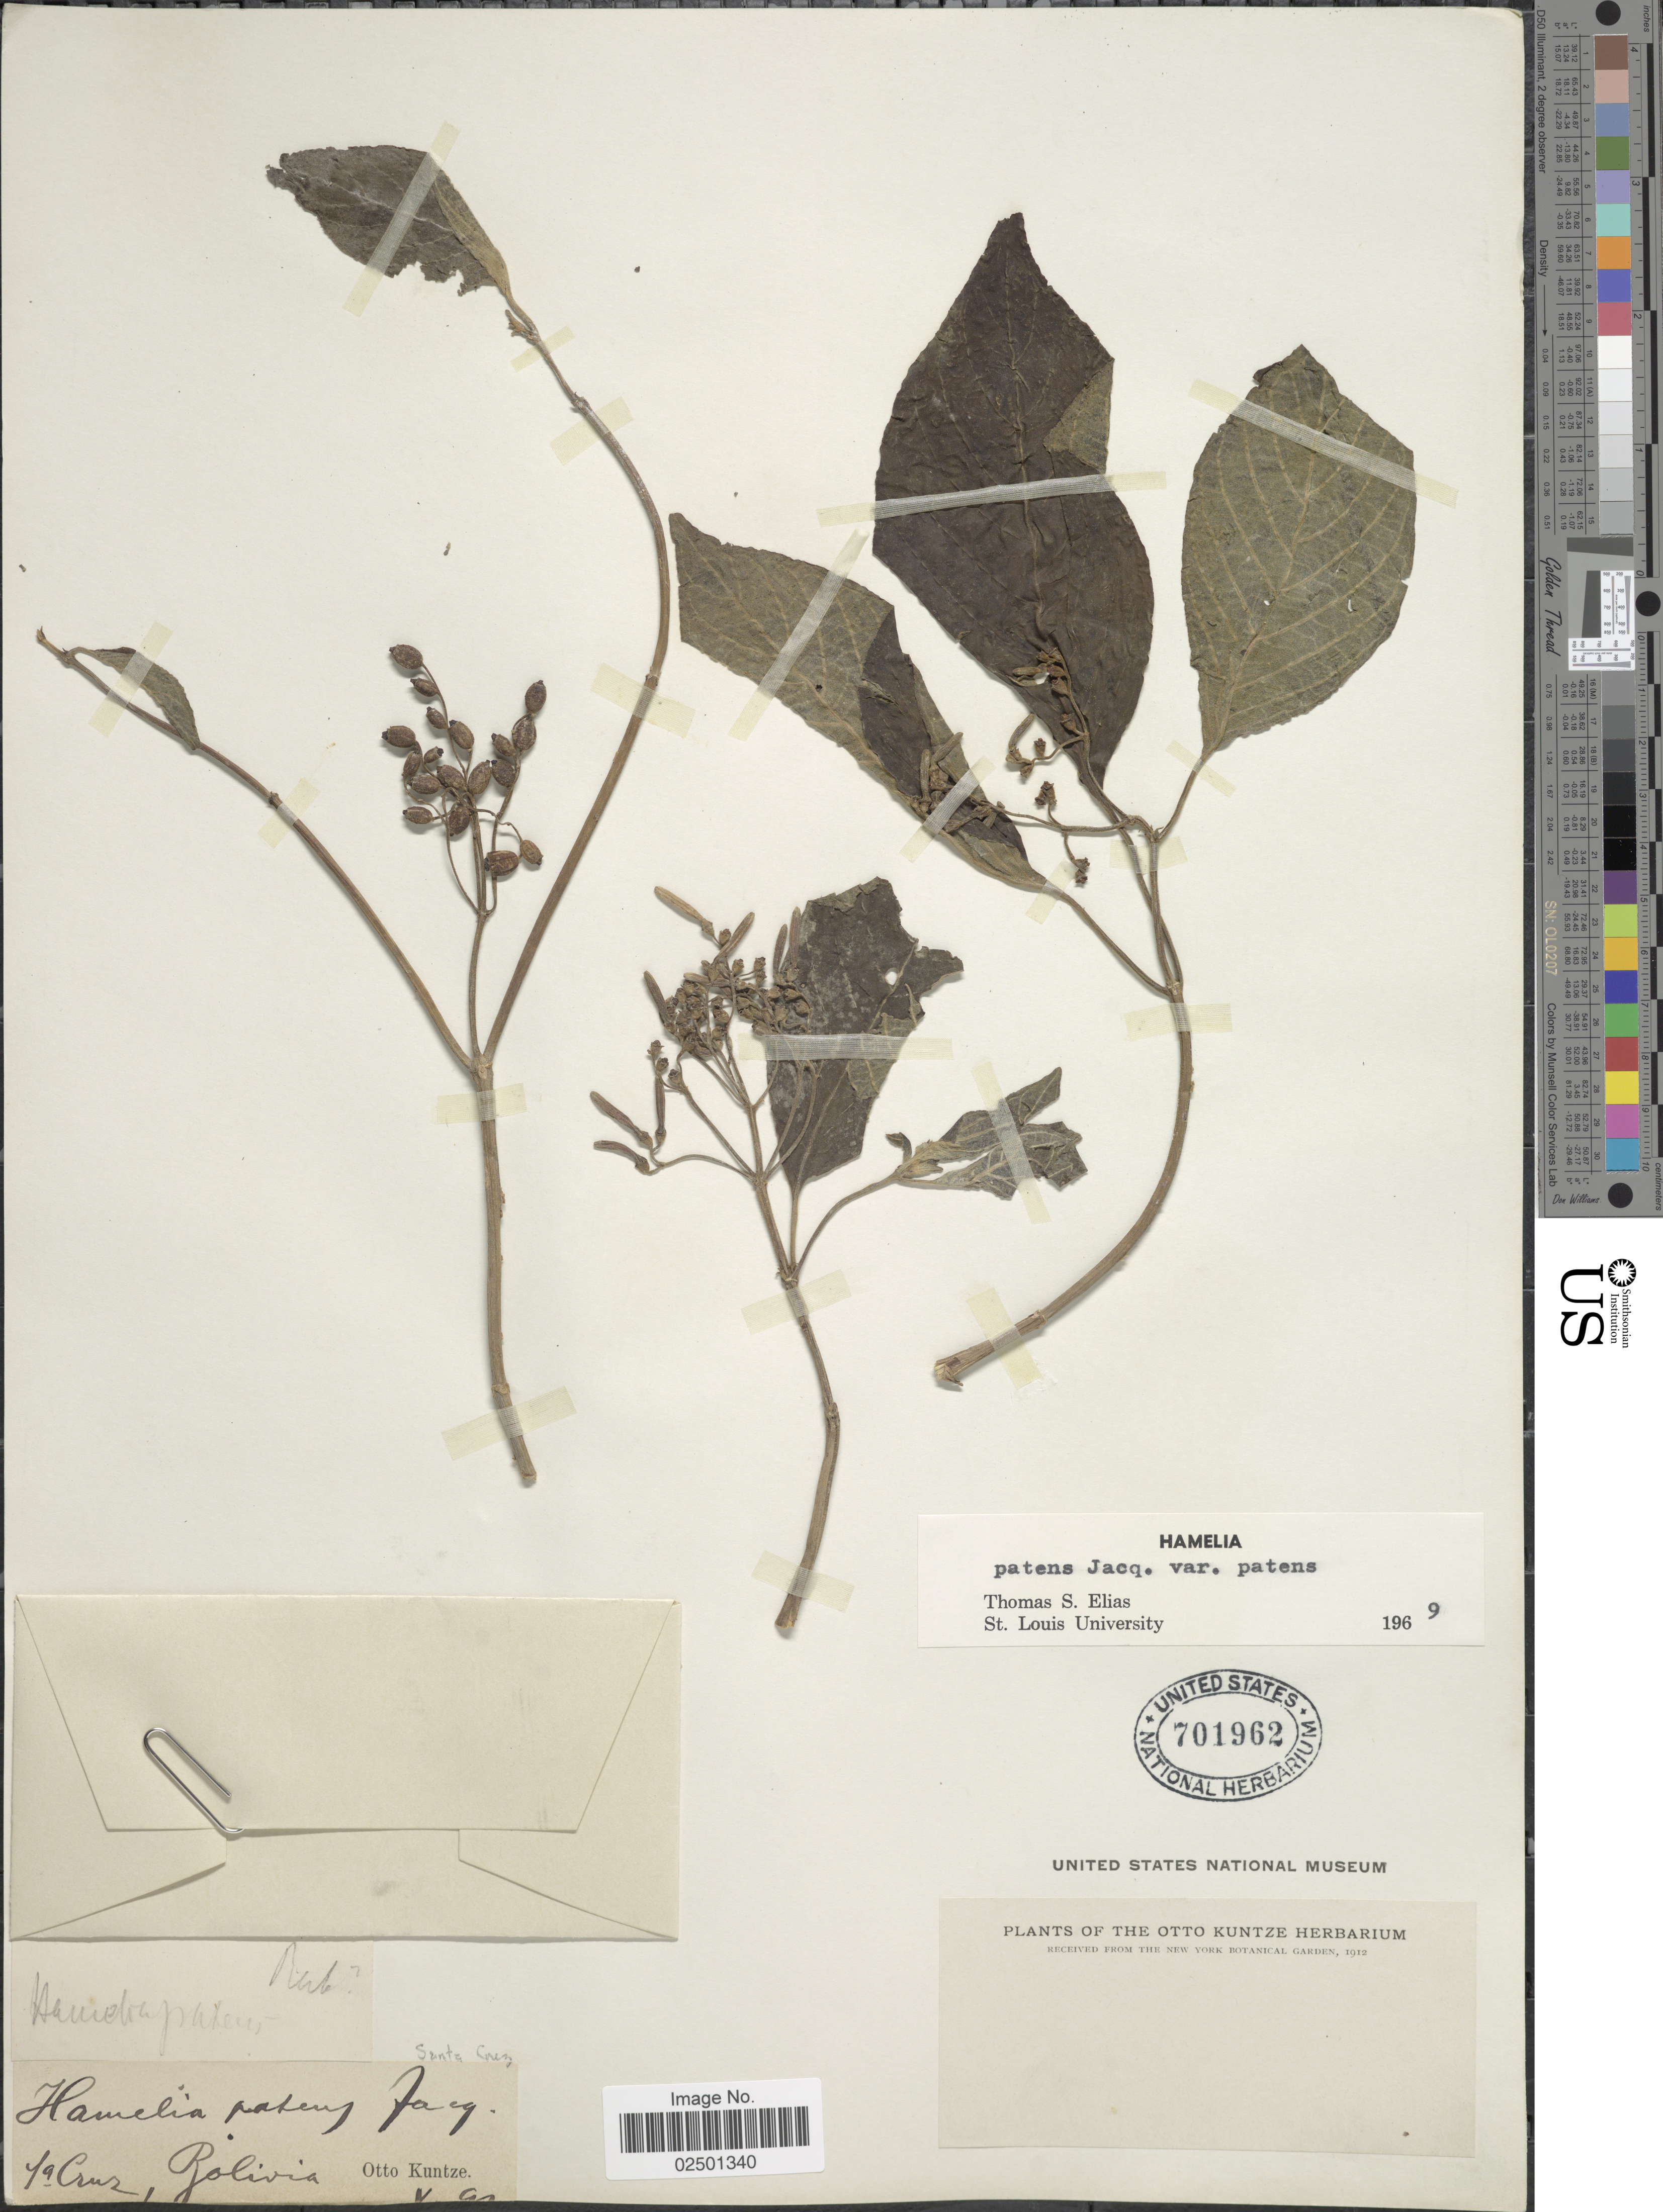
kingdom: Plantae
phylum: Tracheophyta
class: Magnoliopsida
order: Gentianales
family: Rubiaceae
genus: Hamelia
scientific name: Hamelia patens var. patens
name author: Jacq.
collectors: C.E.O. Kuntze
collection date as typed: Transcribed d/m/y: /5/90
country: Bolivia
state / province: Santa Cruz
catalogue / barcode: US 701962